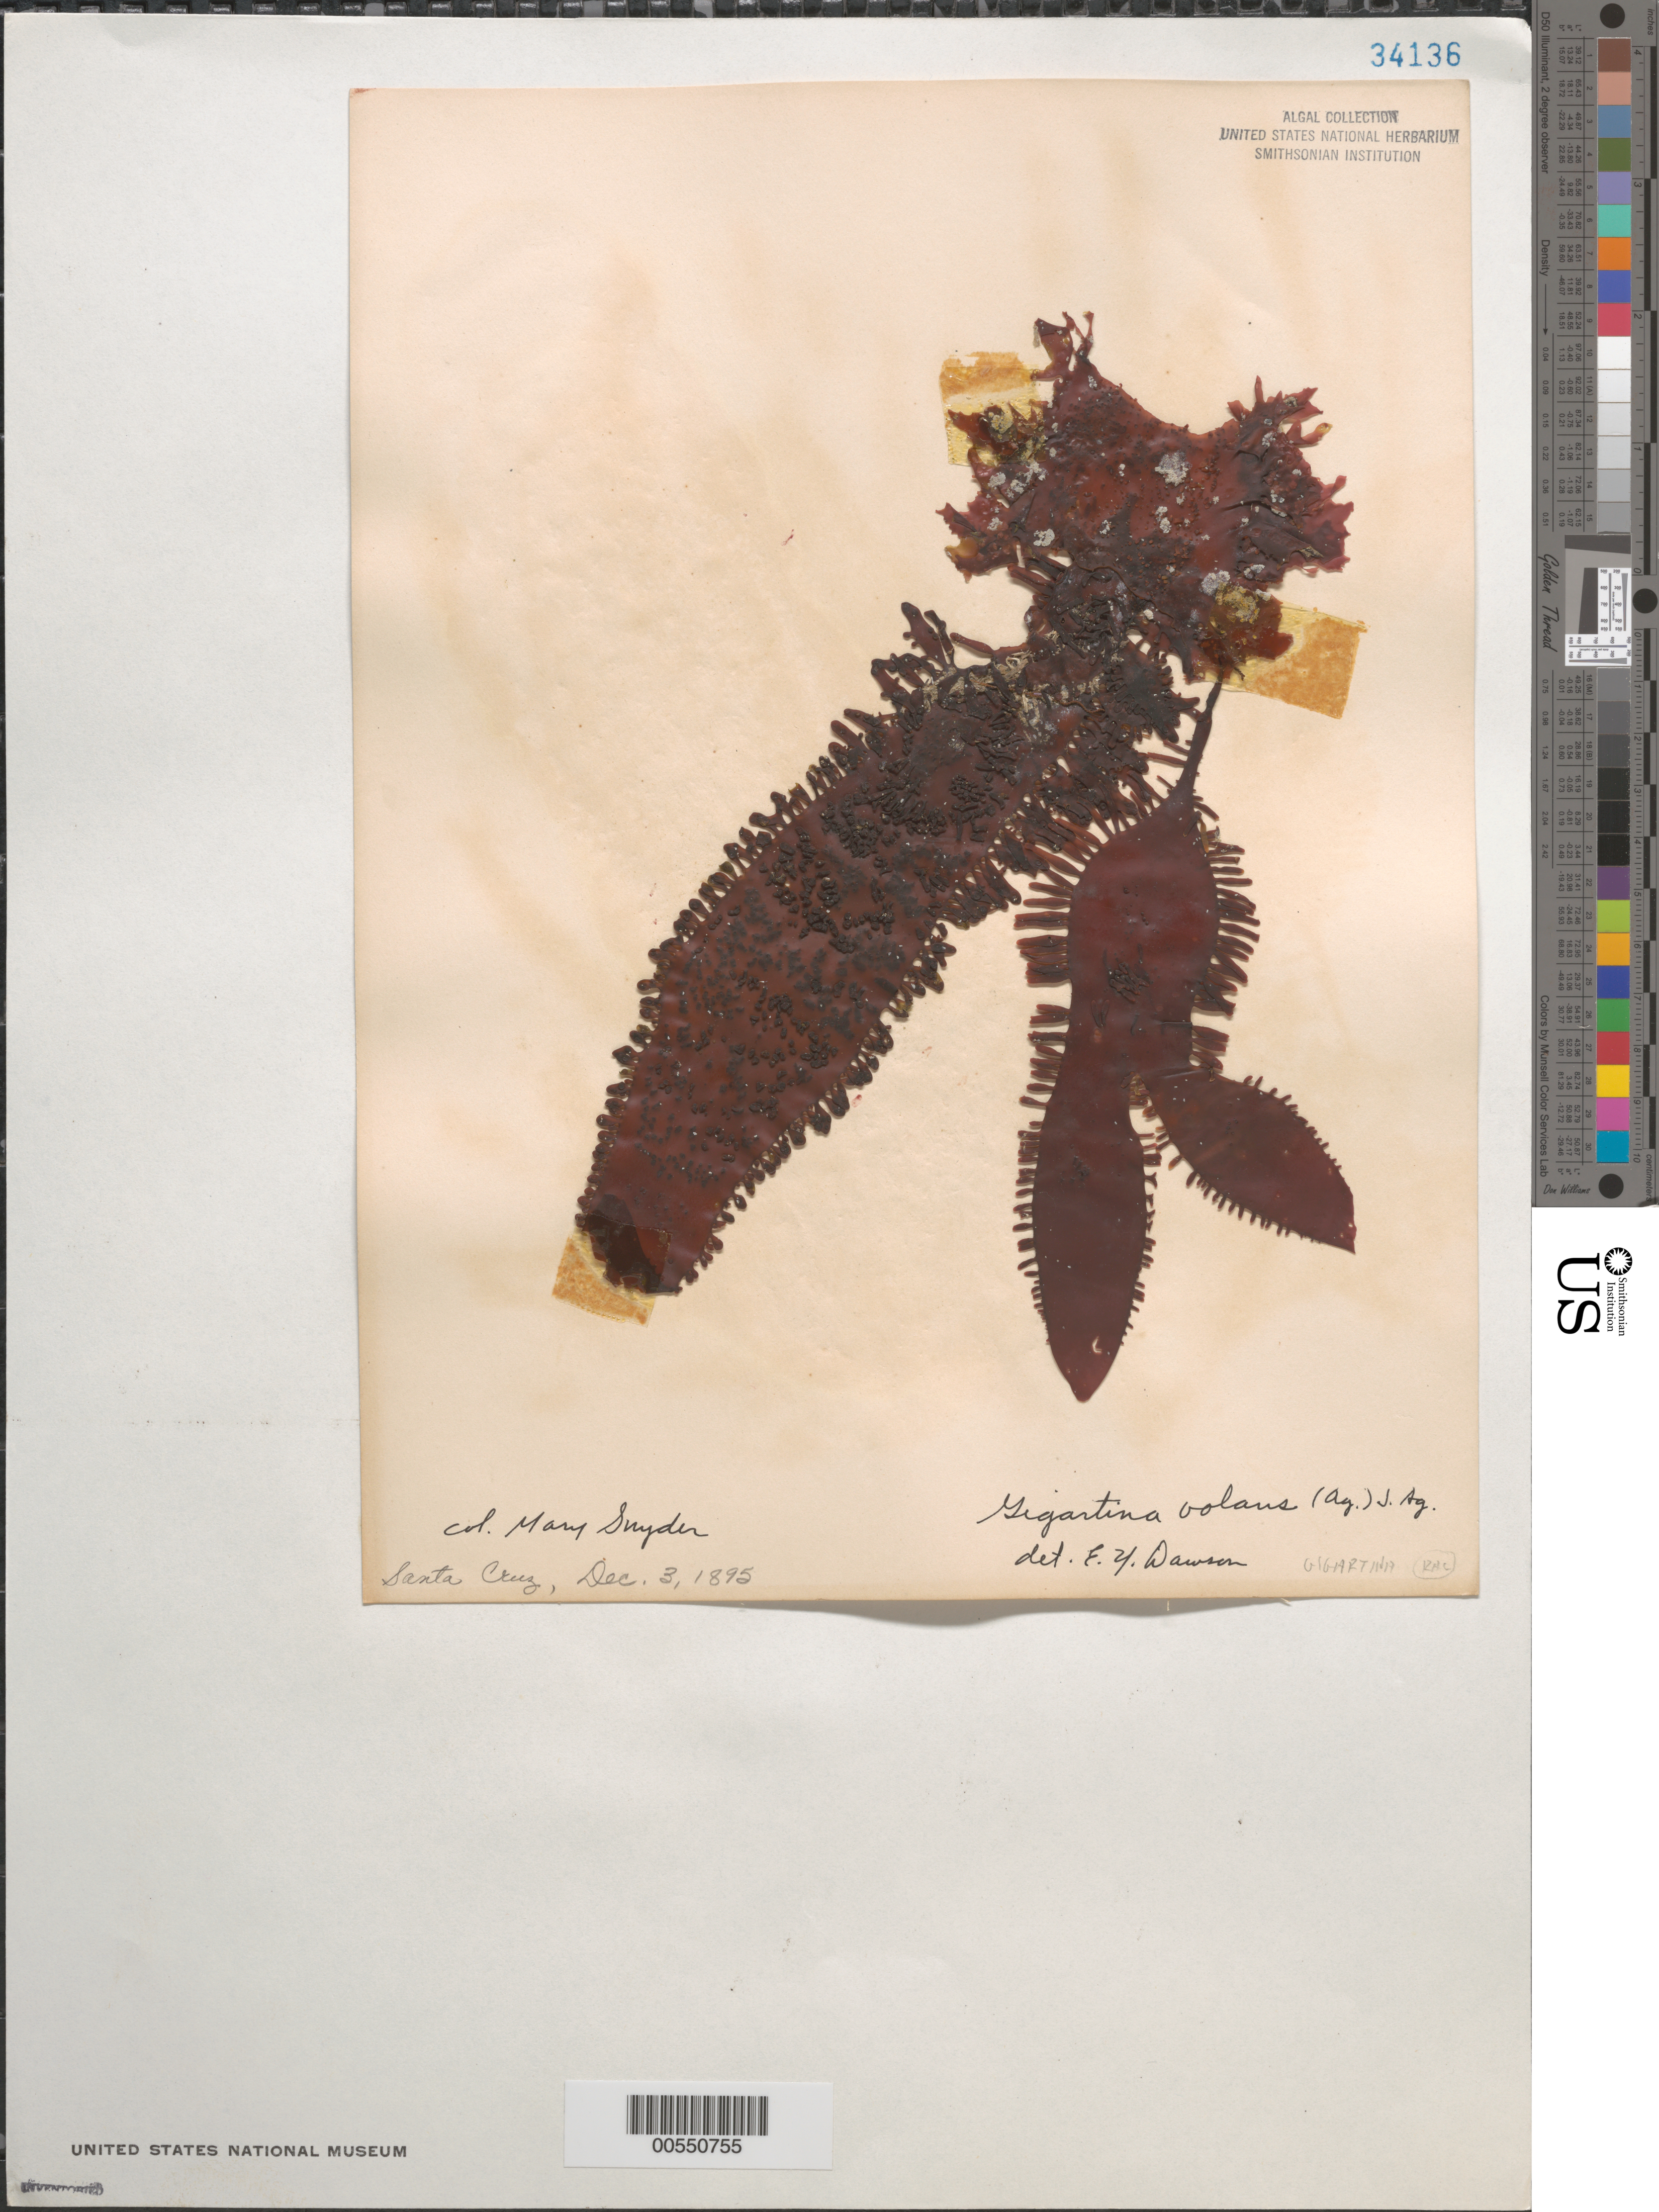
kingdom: Plantae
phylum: Rhodophyta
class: Florideophyceae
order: Gigartinales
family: Gigartinaceae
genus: Mazzaella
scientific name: Mazzaella volans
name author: (C. Agardh) Fredericq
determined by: Algae name updating Project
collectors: M. Snyder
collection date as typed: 03 Dec 1895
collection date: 1895-12-03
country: United States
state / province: California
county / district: Santa Cruz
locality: Santa Cruz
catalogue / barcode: US 34136